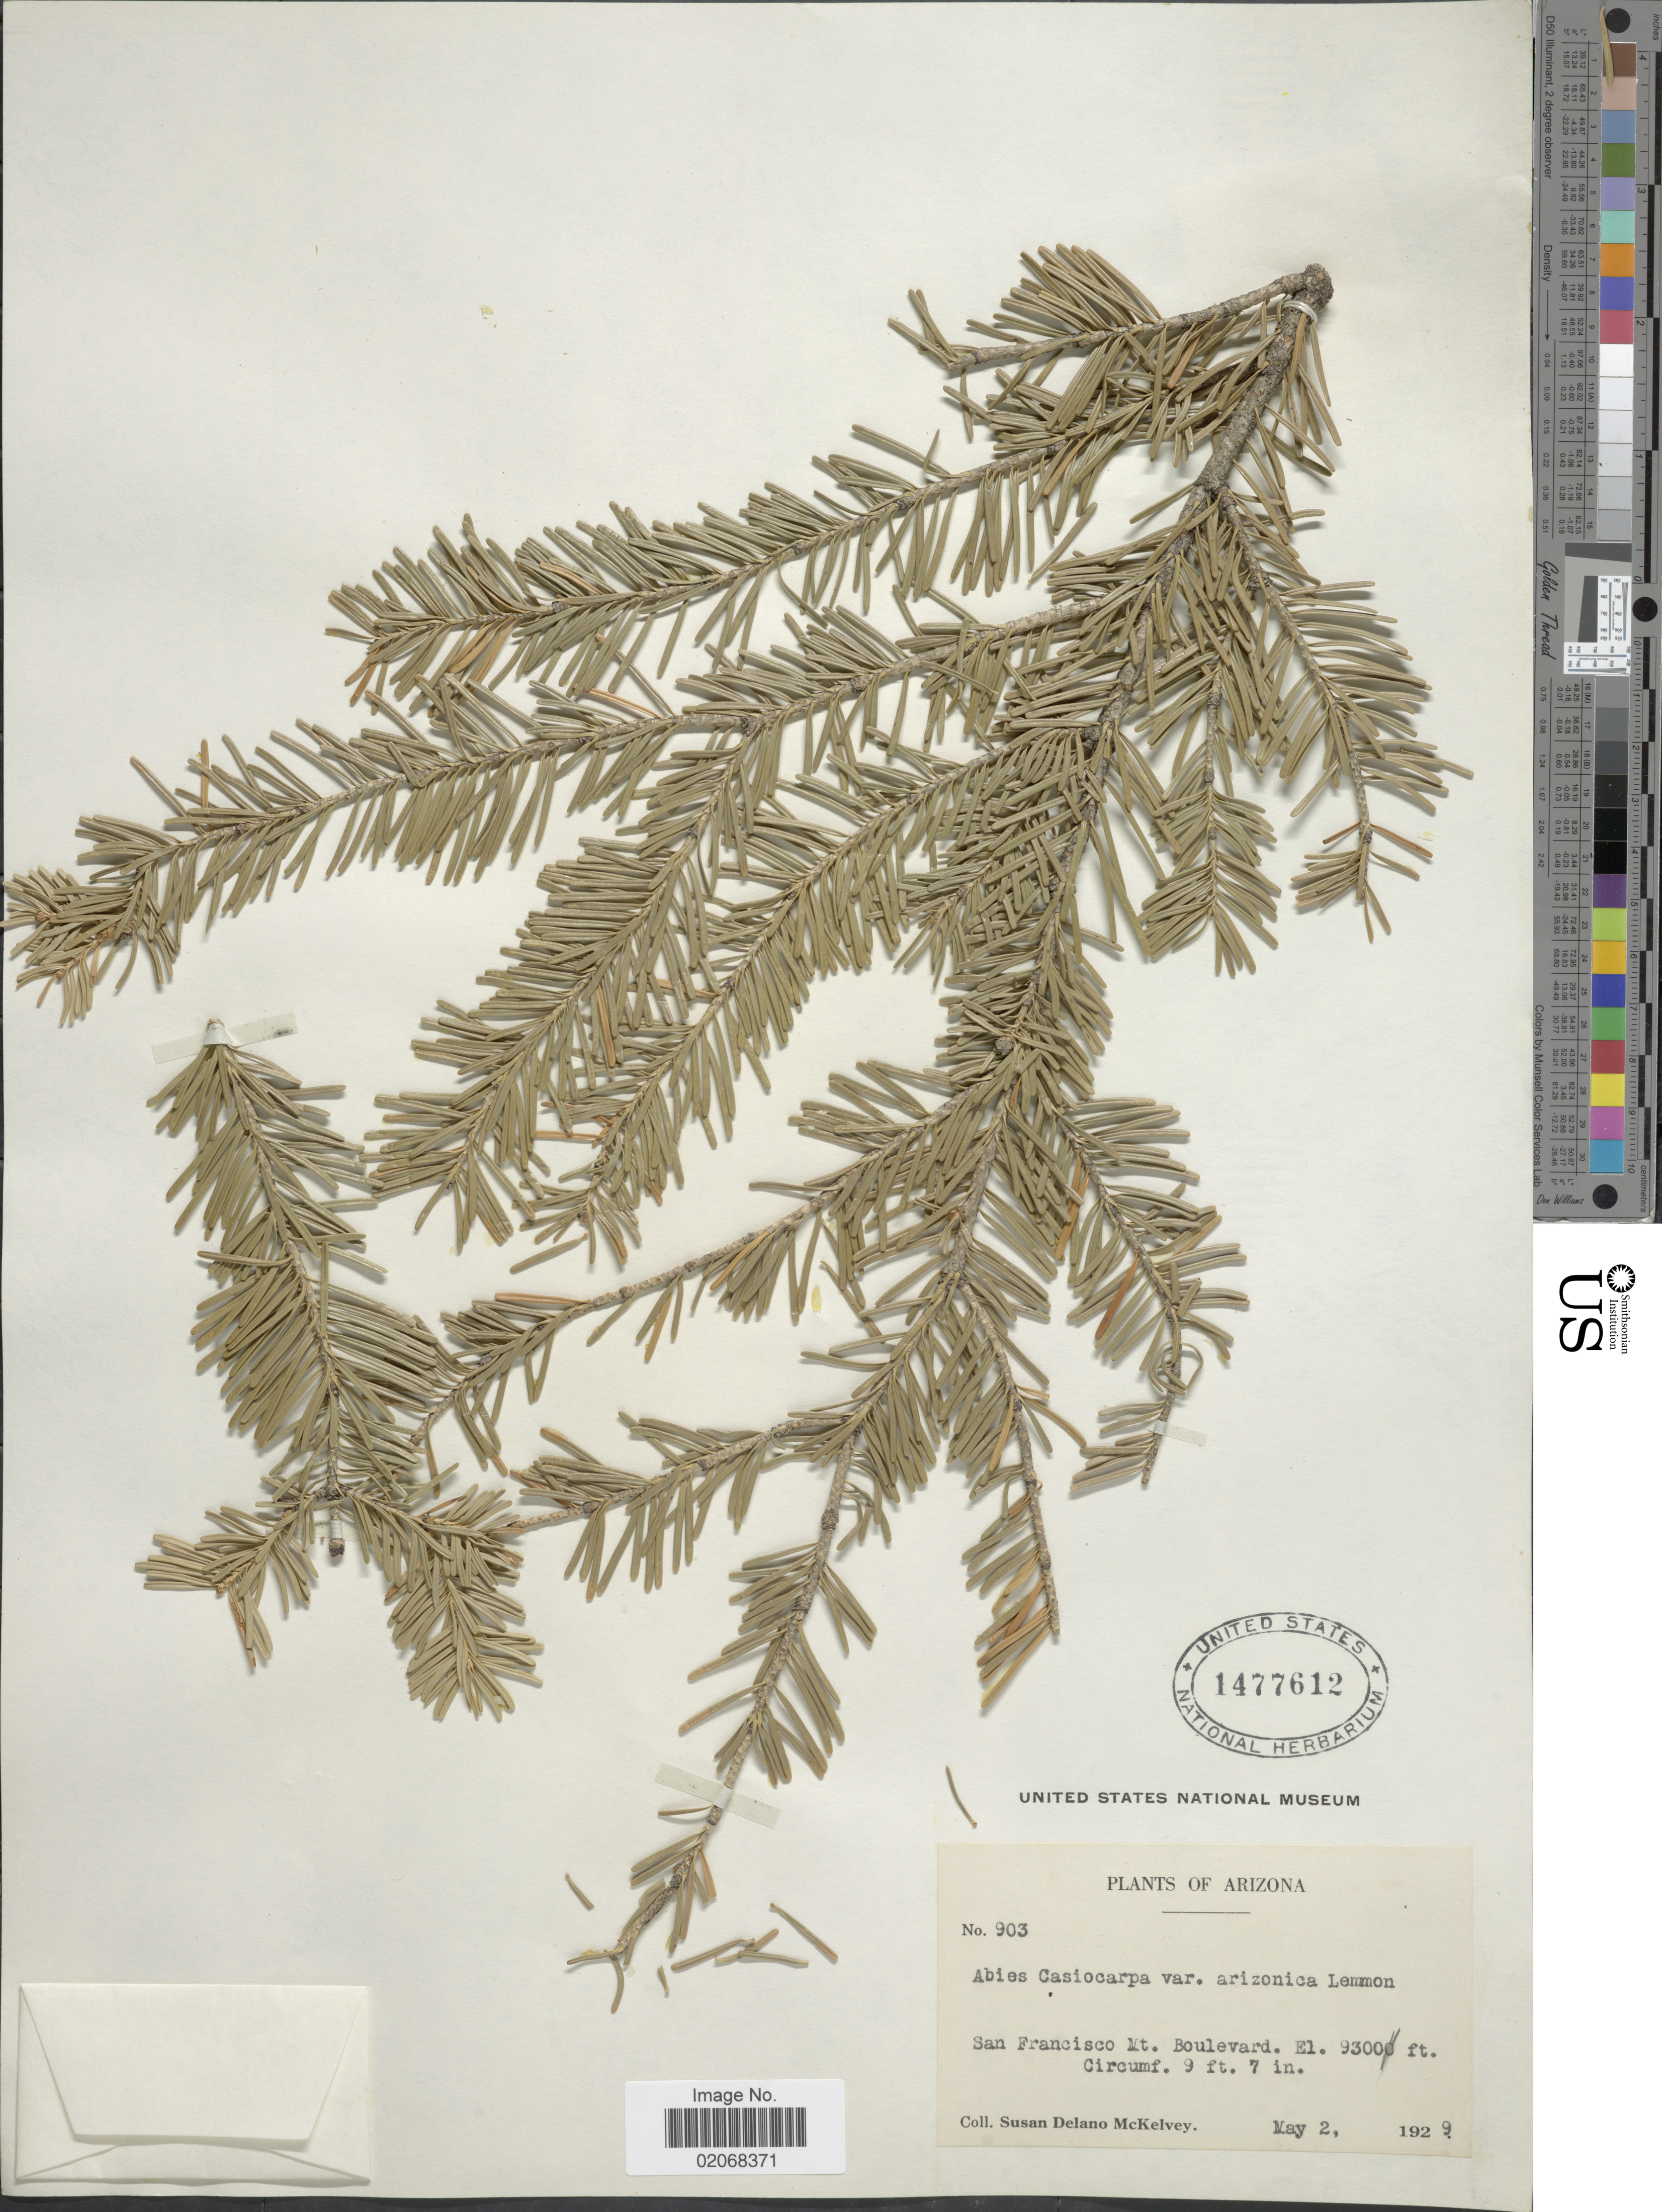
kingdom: Plantae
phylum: Tracheophyta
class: Pinopsida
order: Pinales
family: Pinaceae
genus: Abies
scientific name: Abies lasiocarpa var. arizonica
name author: (Merriam) Lemmon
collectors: S. A. McKelvey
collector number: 903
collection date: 1929-05-02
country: United States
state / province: Arizona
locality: San Francisco Mt Boulevard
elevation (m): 2835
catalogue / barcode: US 1477612